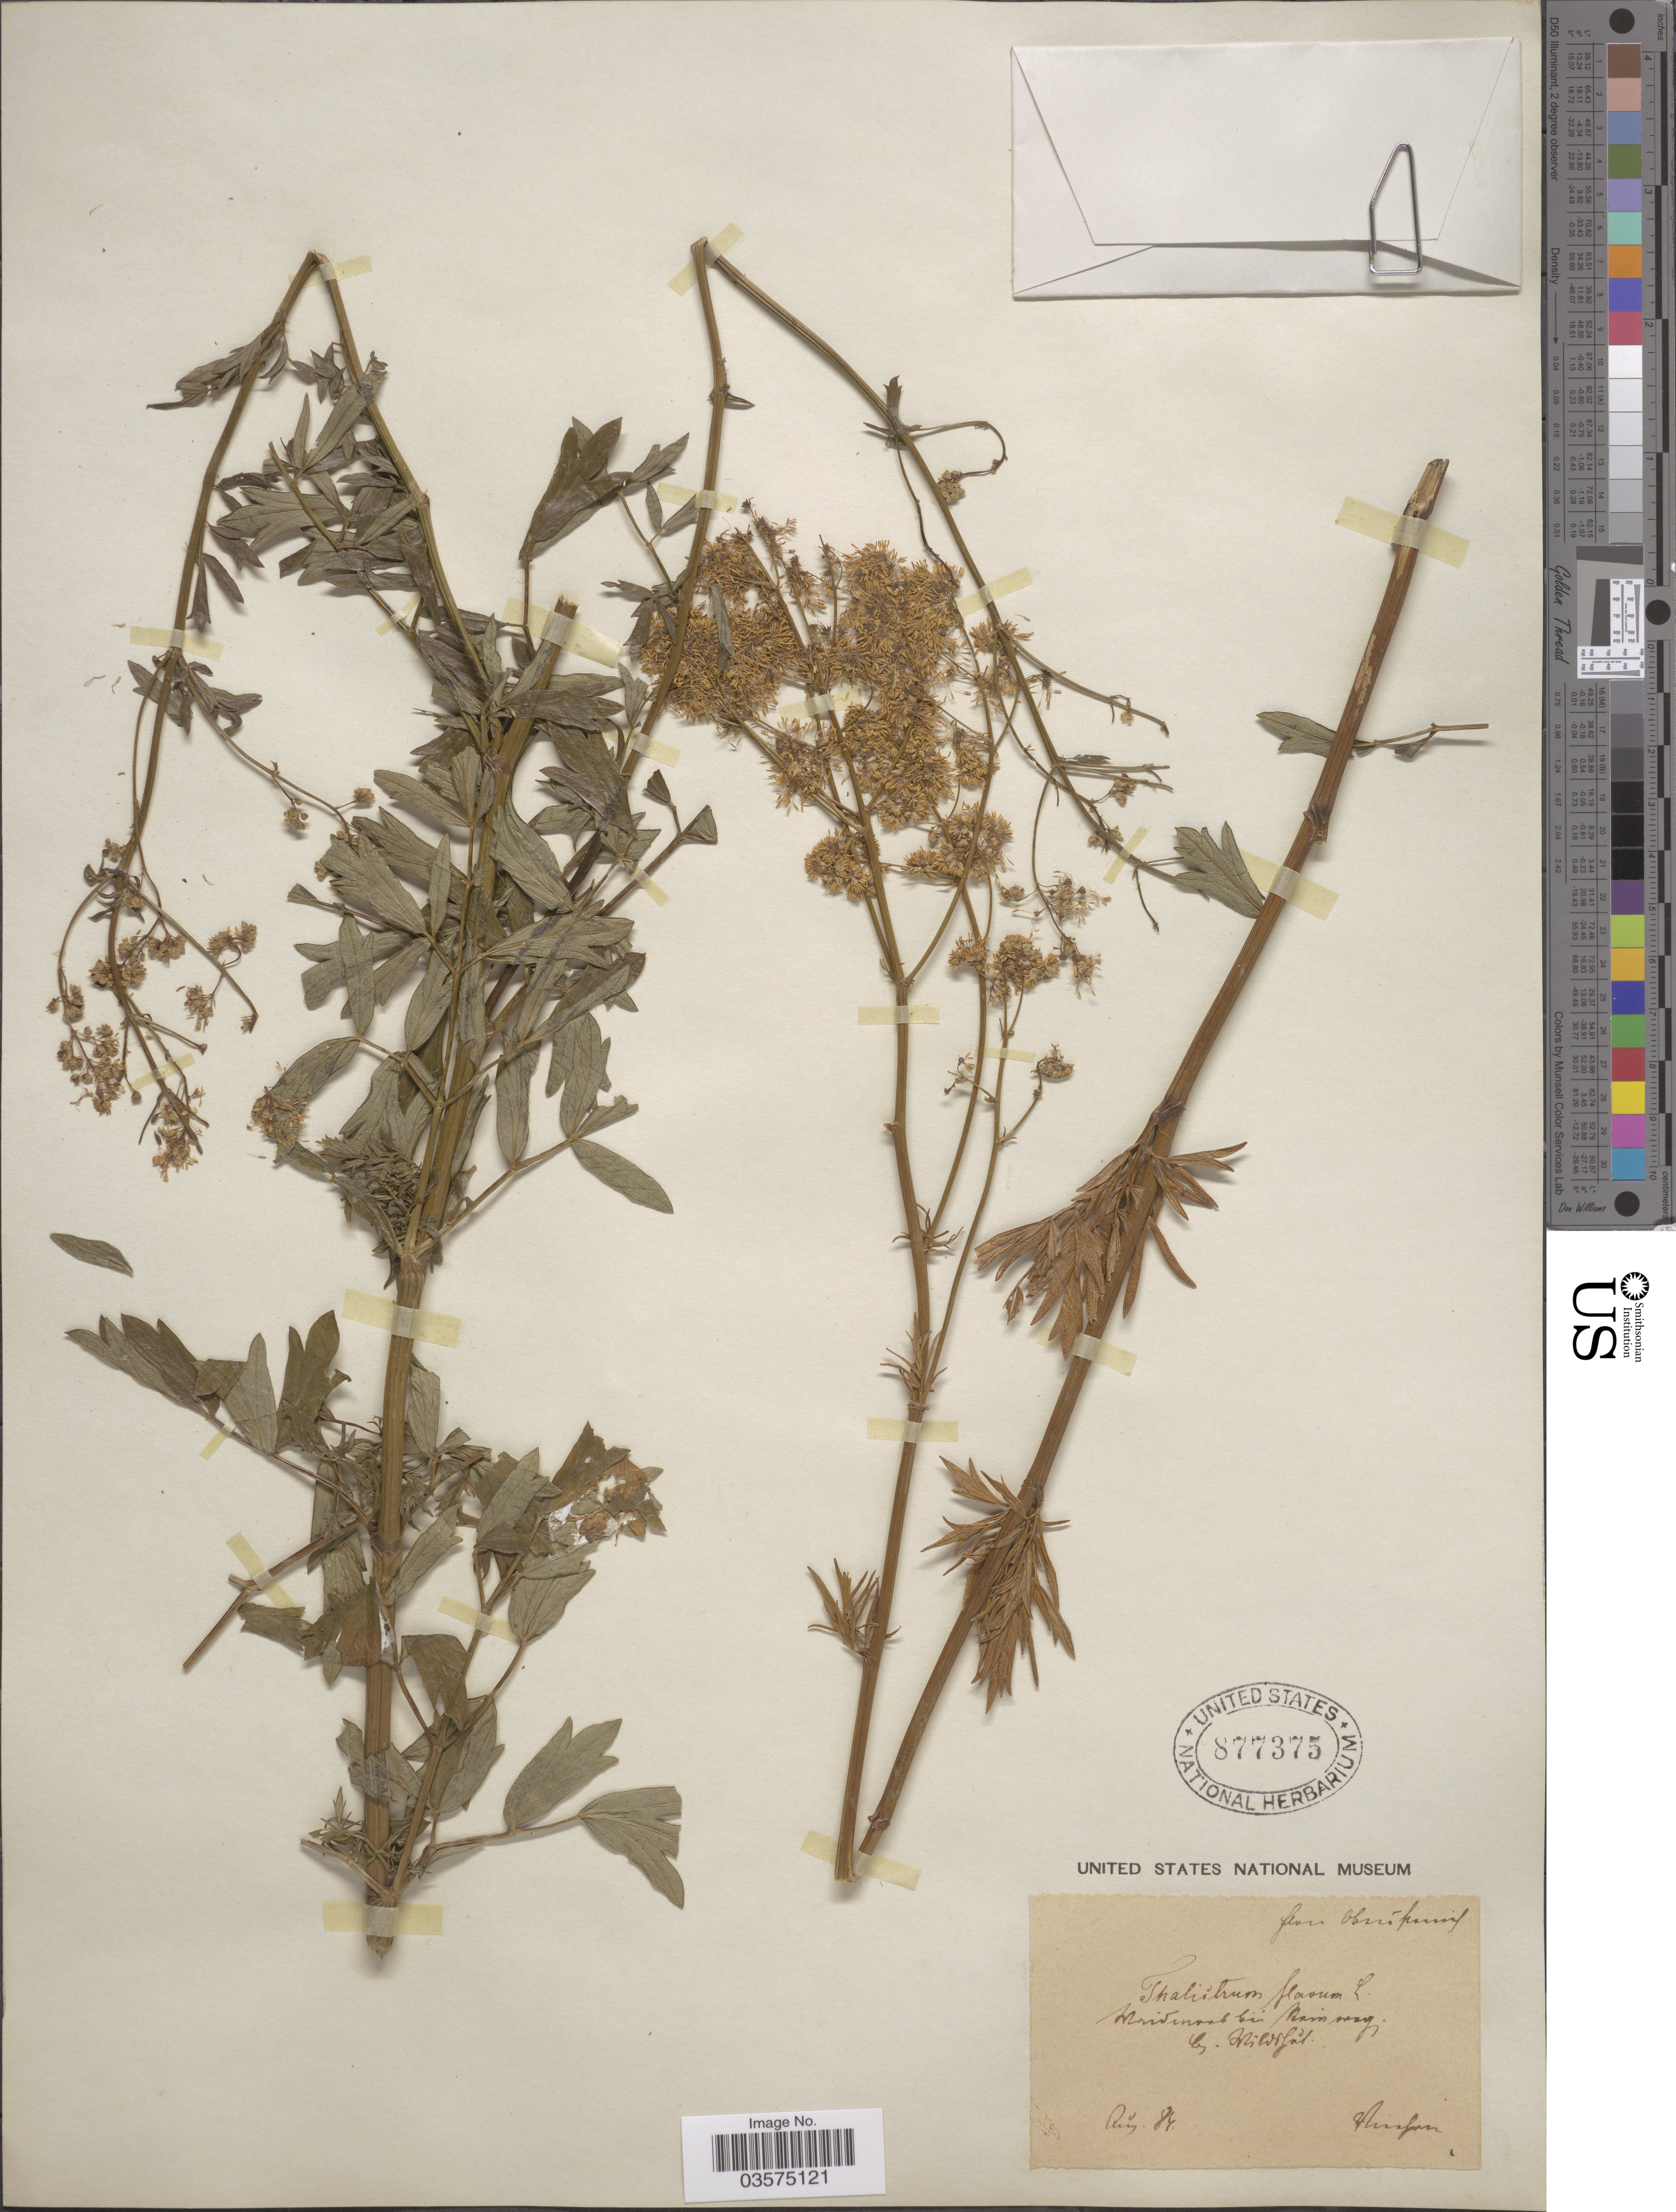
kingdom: Plantae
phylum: Tracheophyta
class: Magnoliopsida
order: Ranunculales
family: Ranunculaceae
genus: Thalictrum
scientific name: Thalictrum flavum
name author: L.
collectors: F. Vierhapper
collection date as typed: Transcribed d/m/y: /8/84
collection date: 1884-08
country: Austria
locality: Flora Oberösterreich, Waidmoos bei Steinwag, Bez. Wildshut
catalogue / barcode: US 877375